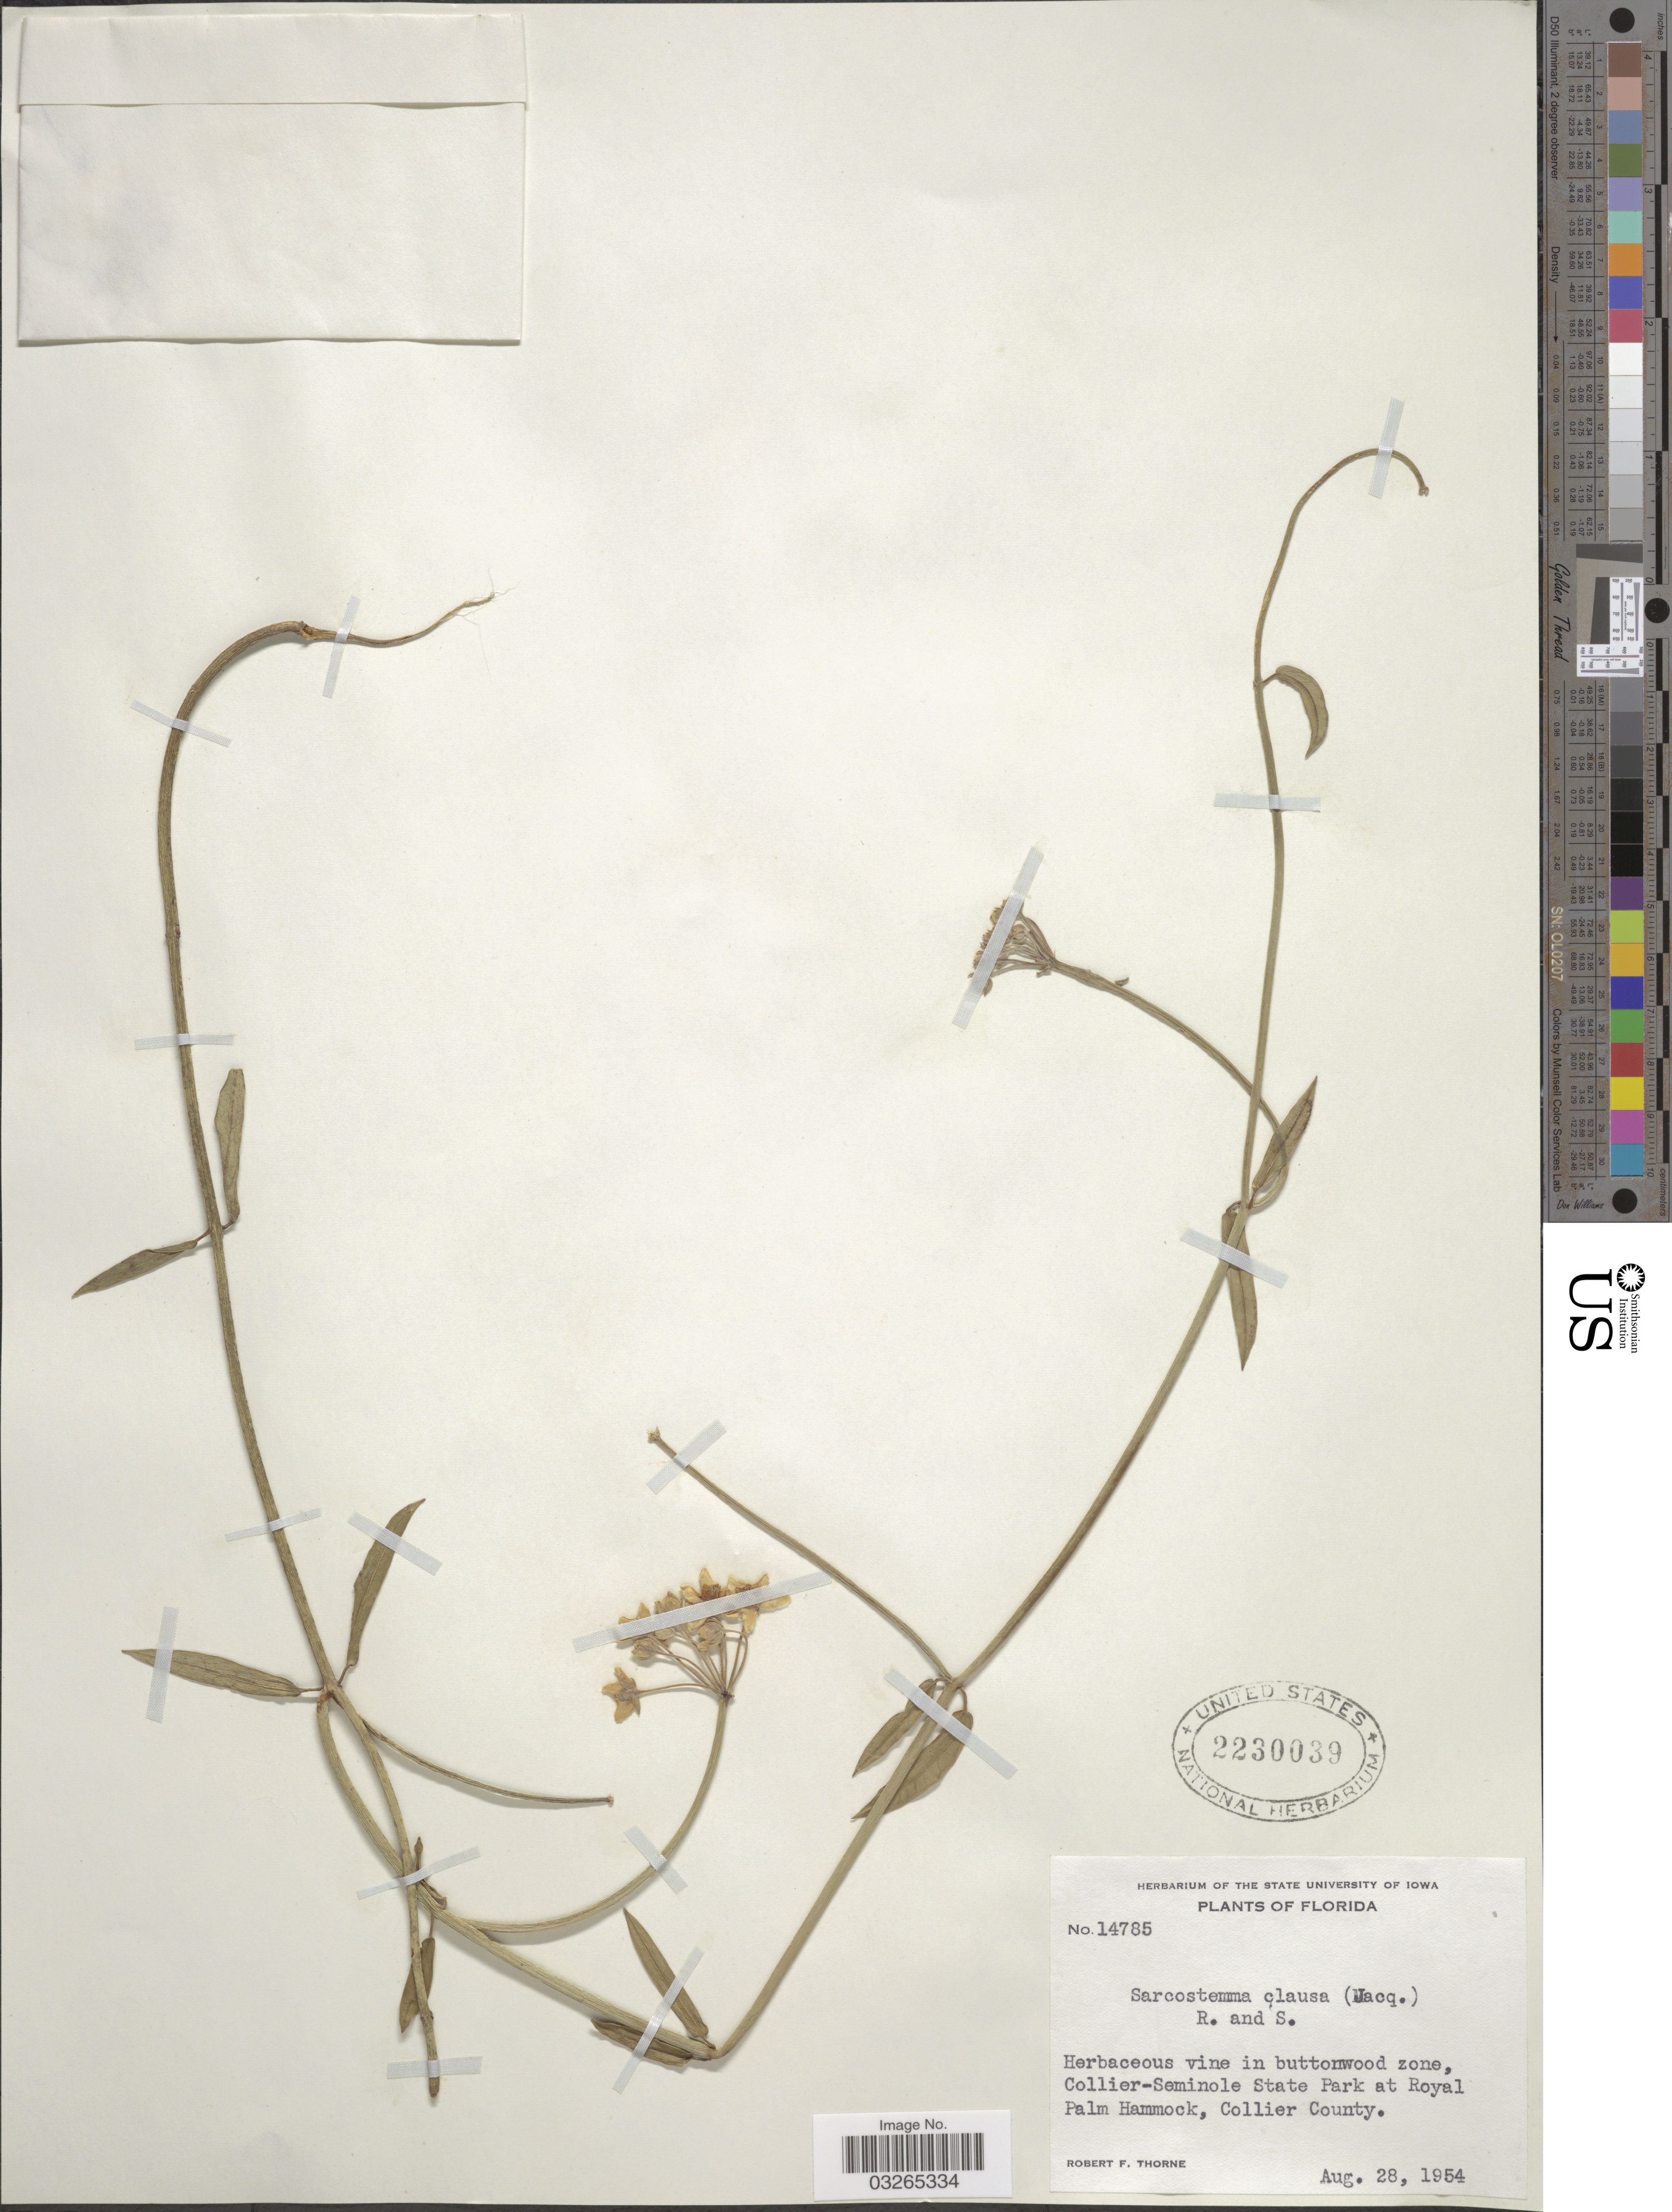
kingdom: Plantae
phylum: Tracheophyta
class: Magnoliopsida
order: Gentianales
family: Apocynaceae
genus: Sarcostemma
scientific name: Sarcostemma clausum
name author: (Jacq.) Schult.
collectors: R. F. Thorne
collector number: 14785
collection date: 1954-08-28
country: United States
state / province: Florida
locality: Collier-Seminole State Park at Royal Palm Hammock, Collier County.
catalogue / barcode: US 2230039